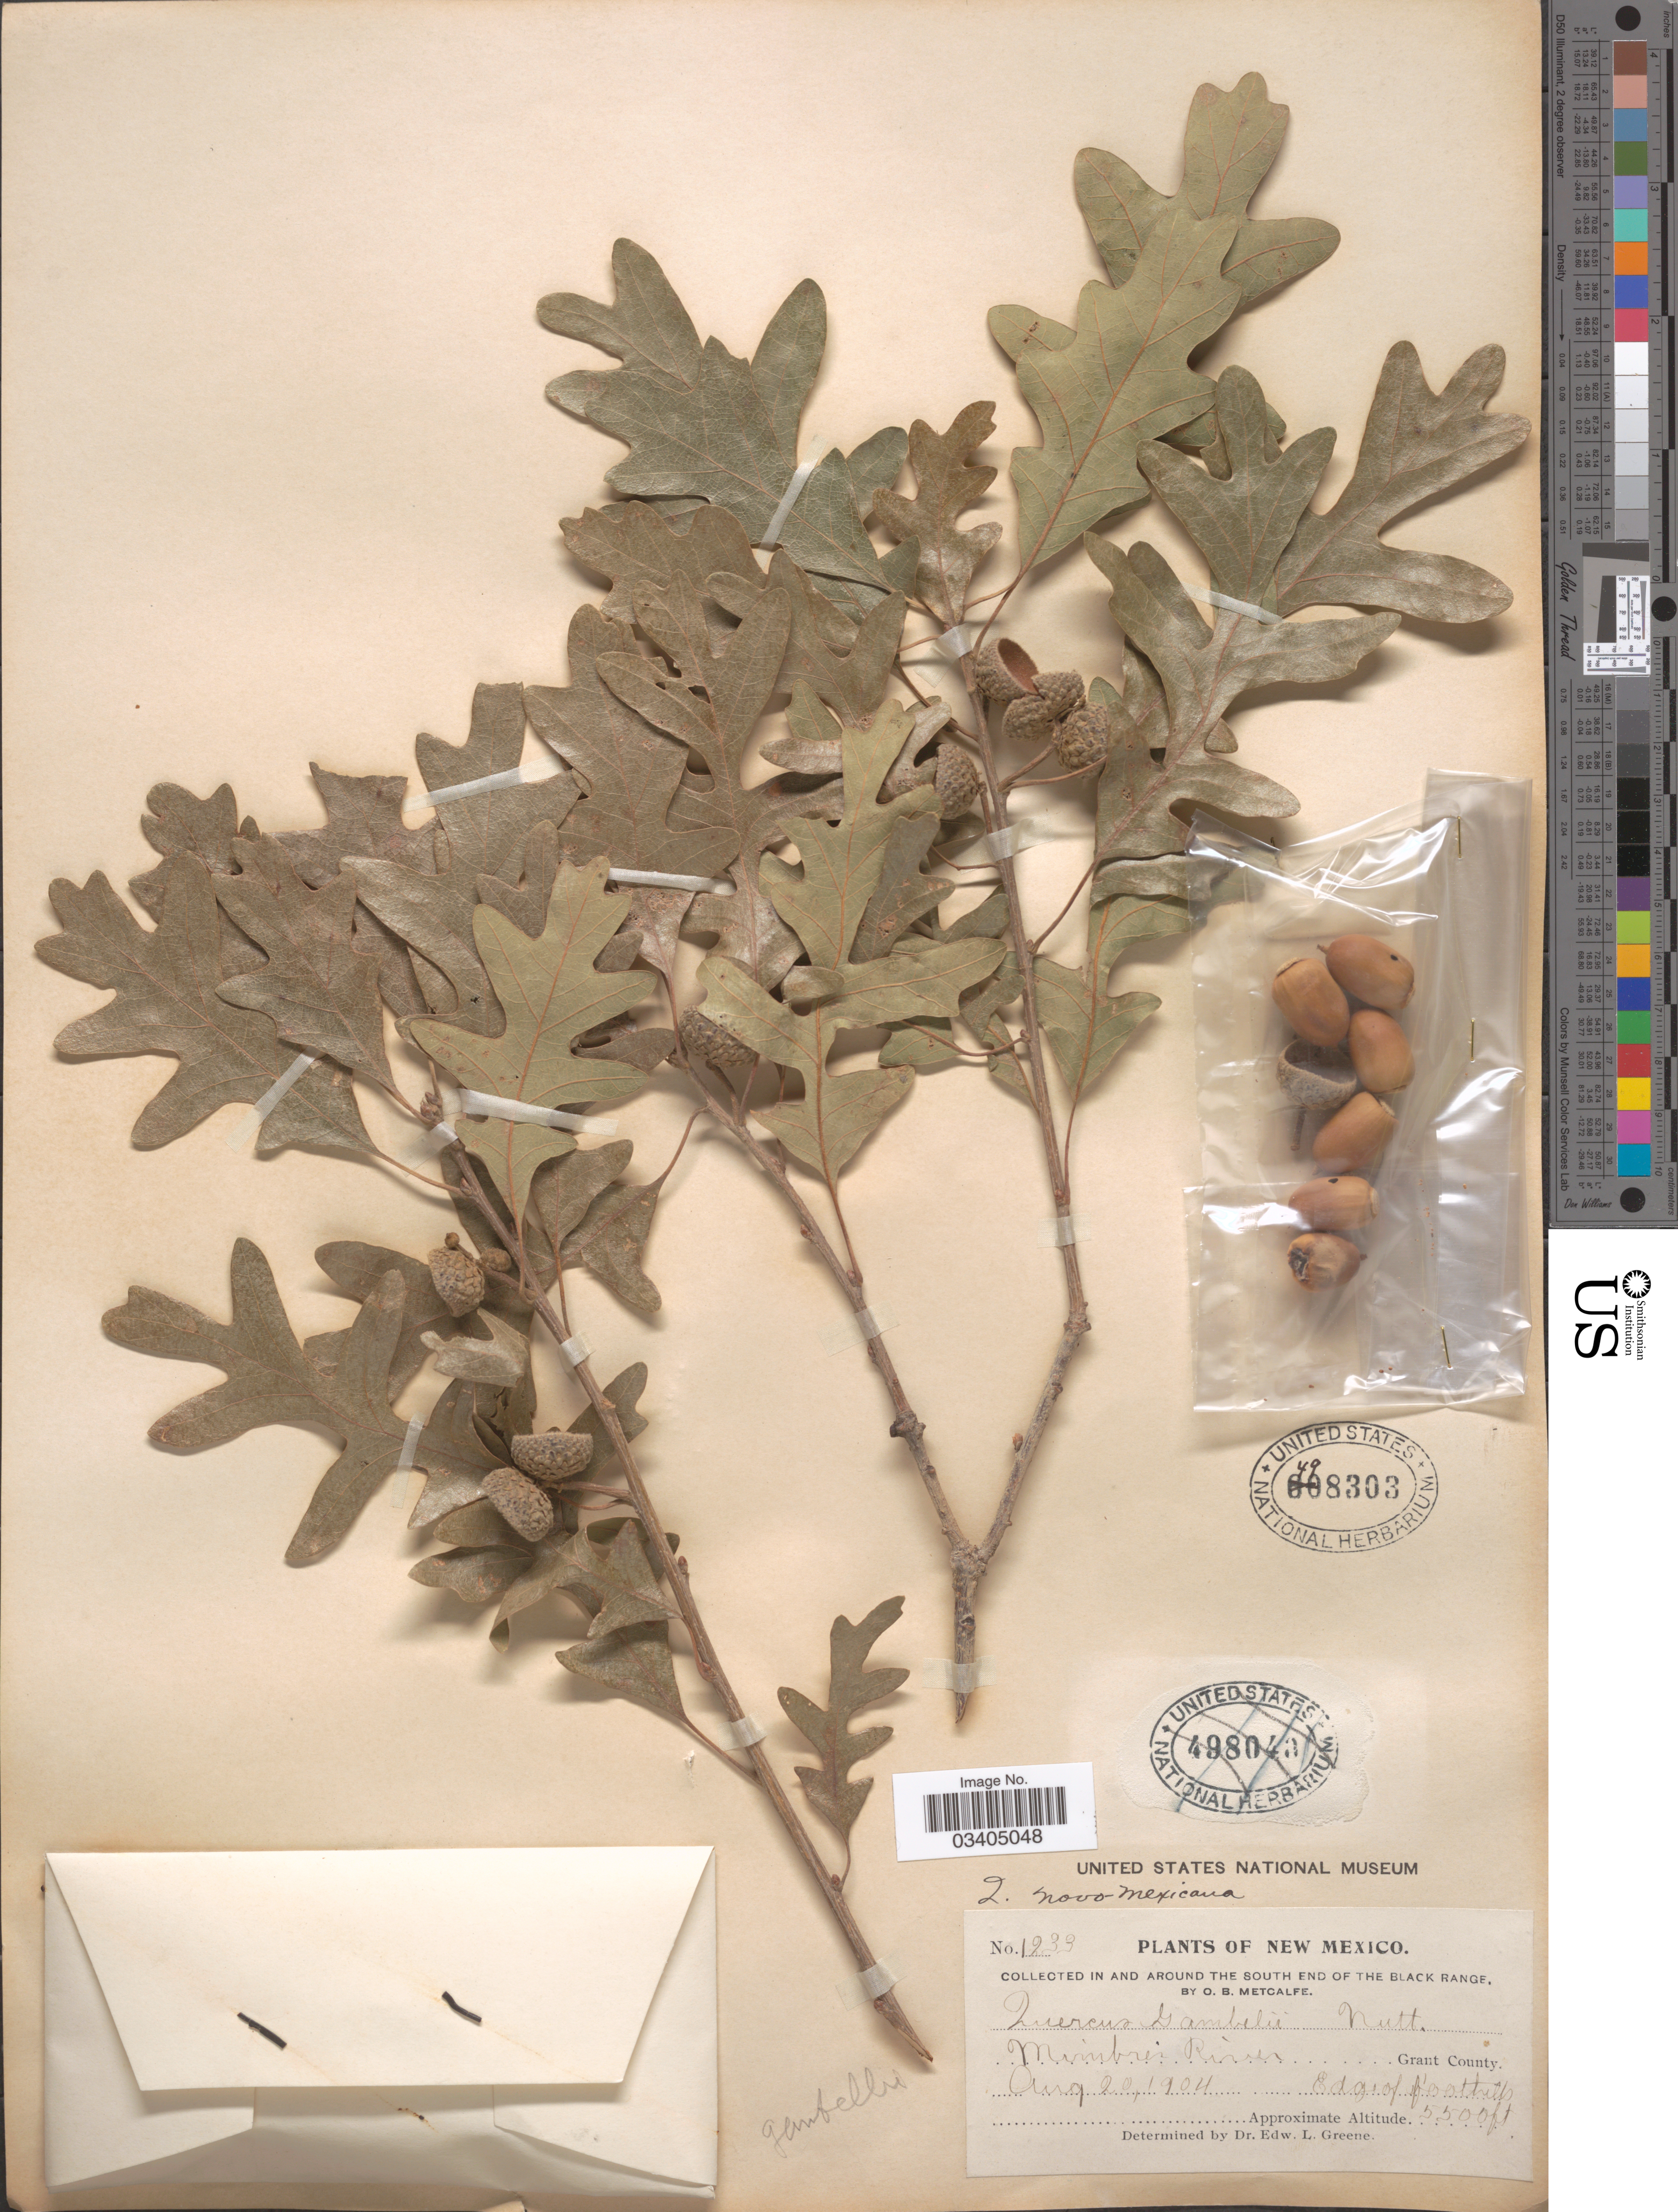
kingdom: Plantae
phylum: Tracheophyta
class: Magnoliopsida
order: Fagales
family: Fagaceae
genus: Quercus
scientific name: Quercus gambelii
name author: Nutt.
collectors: O. B. Metcalfe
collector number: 1233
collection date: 1904-08-20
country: United States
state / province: New Mexico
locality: In and around the South end of the Black Range. Mimbres River. Grant County.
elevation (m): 1676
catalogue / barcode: US 498303